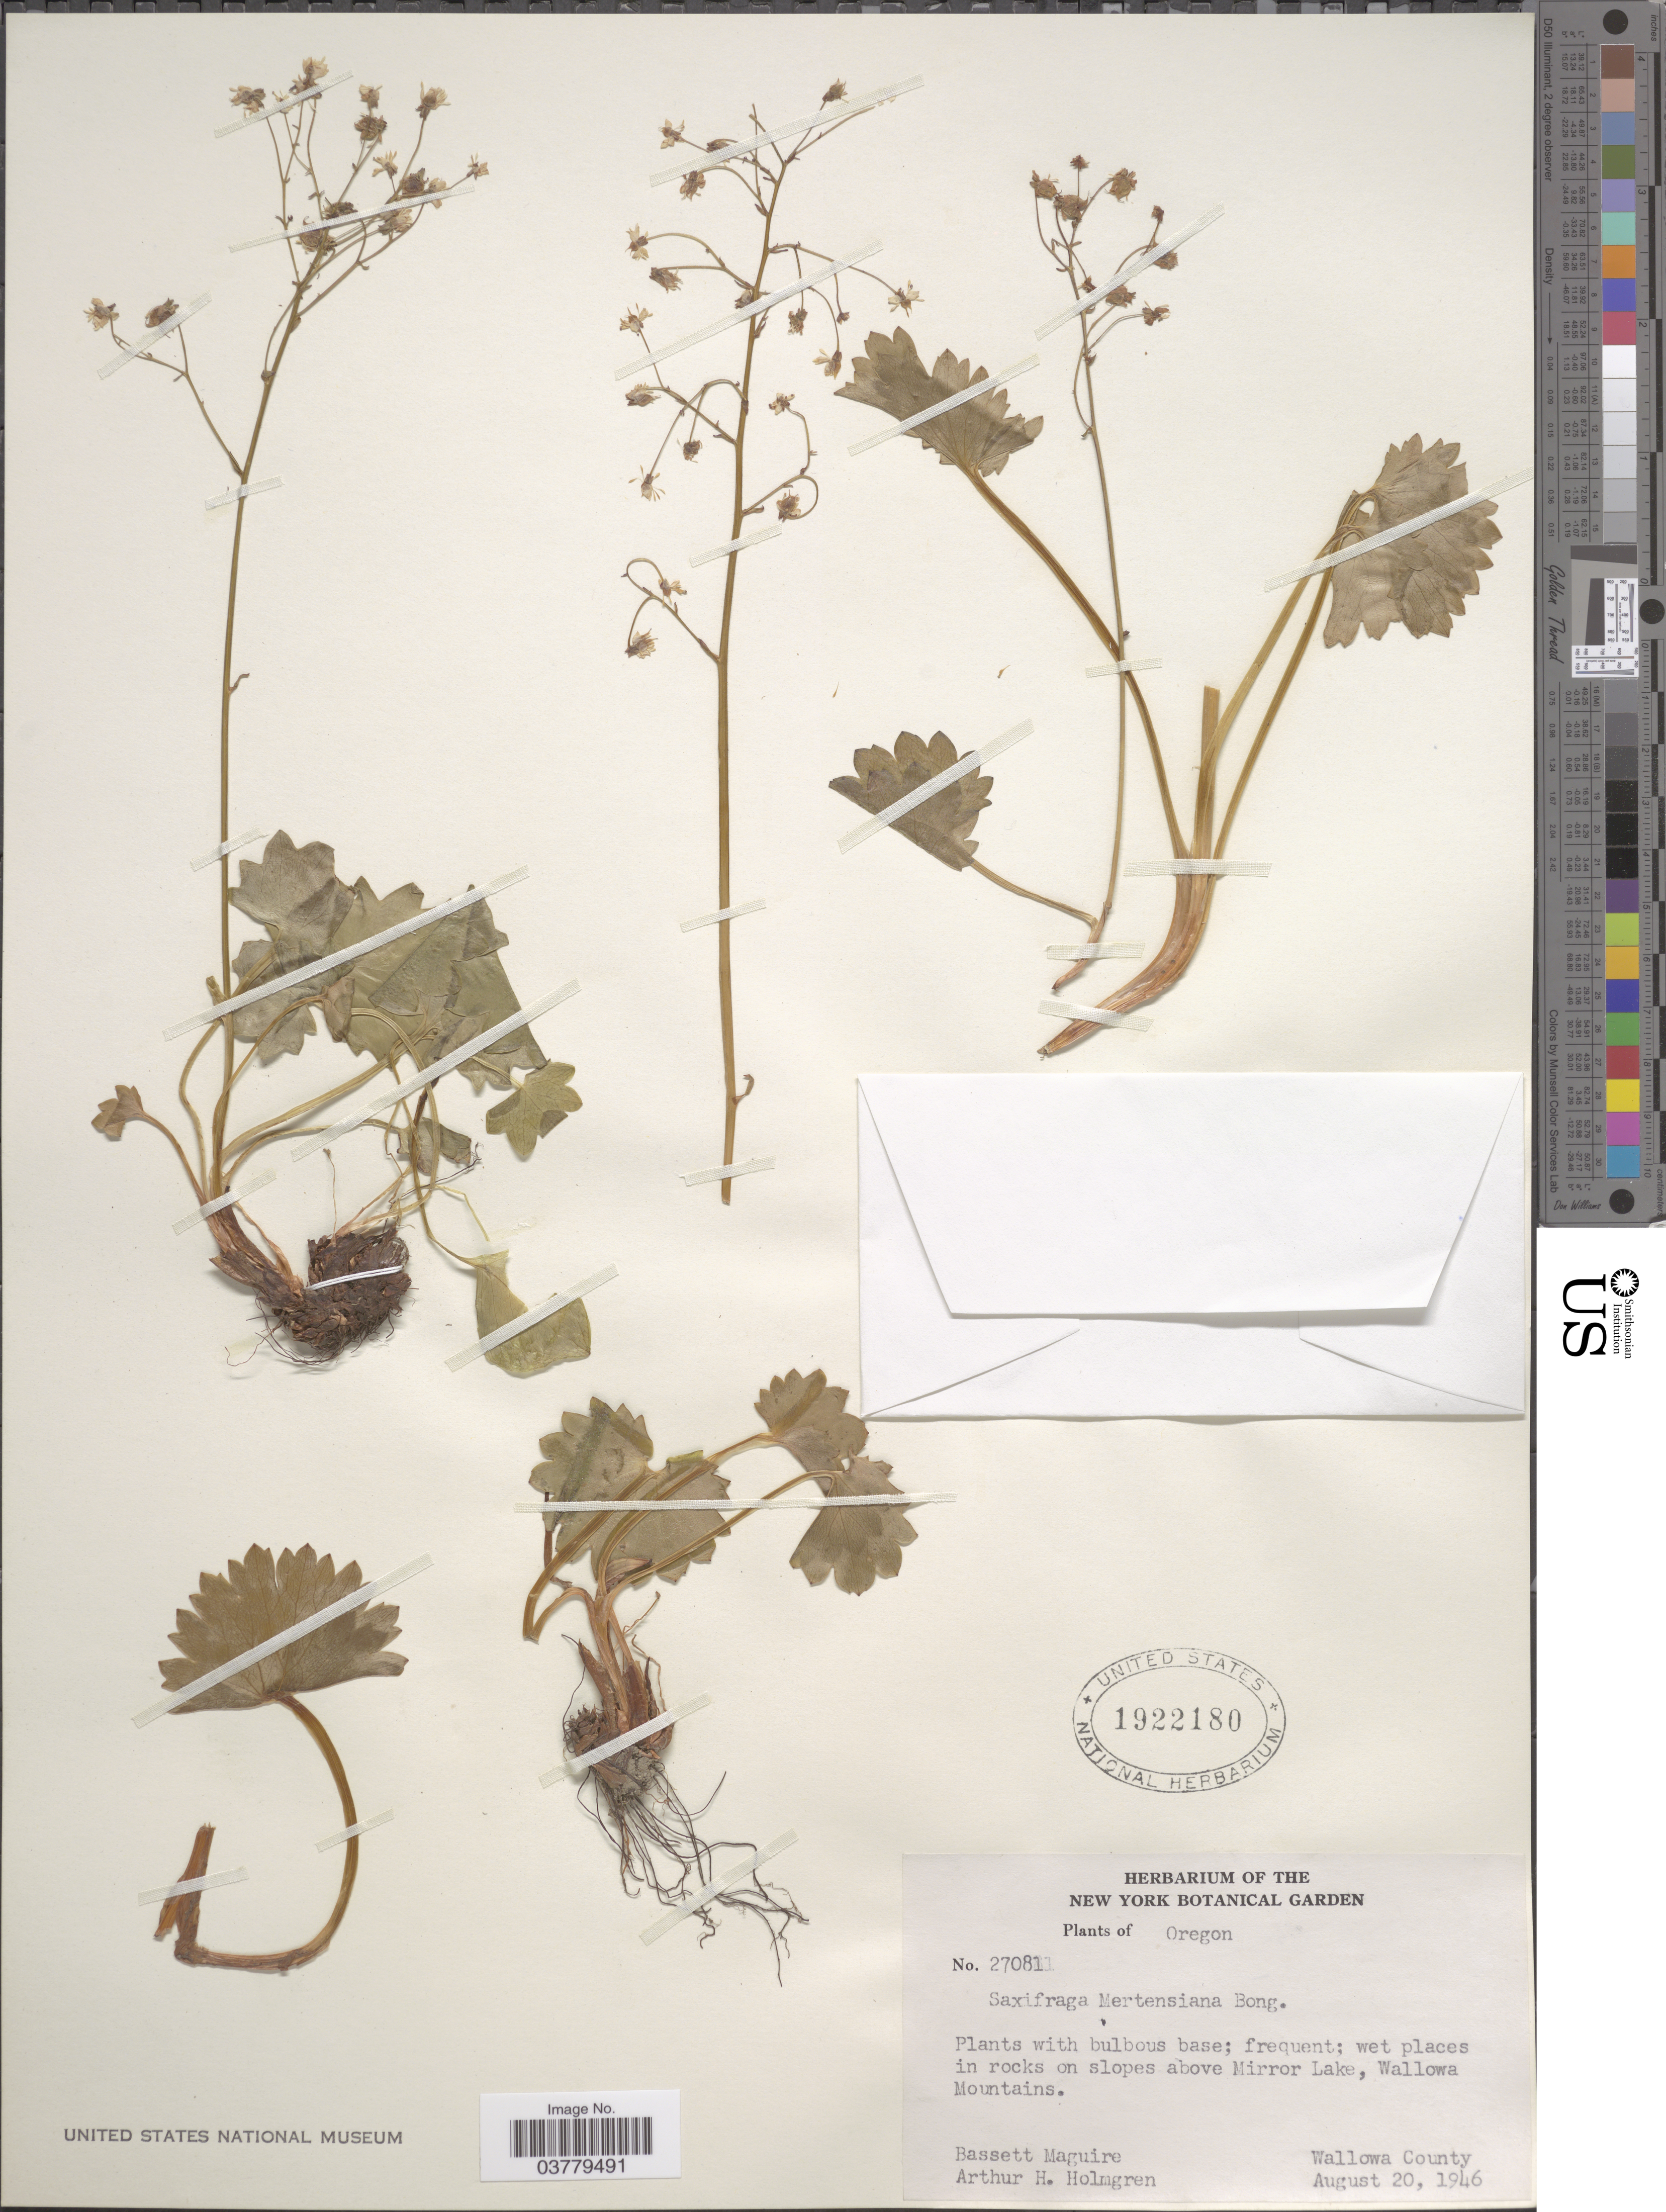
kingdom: Plantae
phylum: Tracheophyta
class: Magnoliopsida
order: Saxifragales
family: Saxifragaceae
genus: Saxifraga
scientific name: Saxifraga mertensiana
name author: Bong.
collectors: B. Maguire & A. H. Holmgren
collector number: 27081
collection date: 1946-08-20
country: United States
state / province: Oregon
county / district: Wallowa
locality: Wet places in rocks on slopes above Mirror Lake, Wallowa Mountains. Wallowa County.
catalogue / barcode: US 1922180